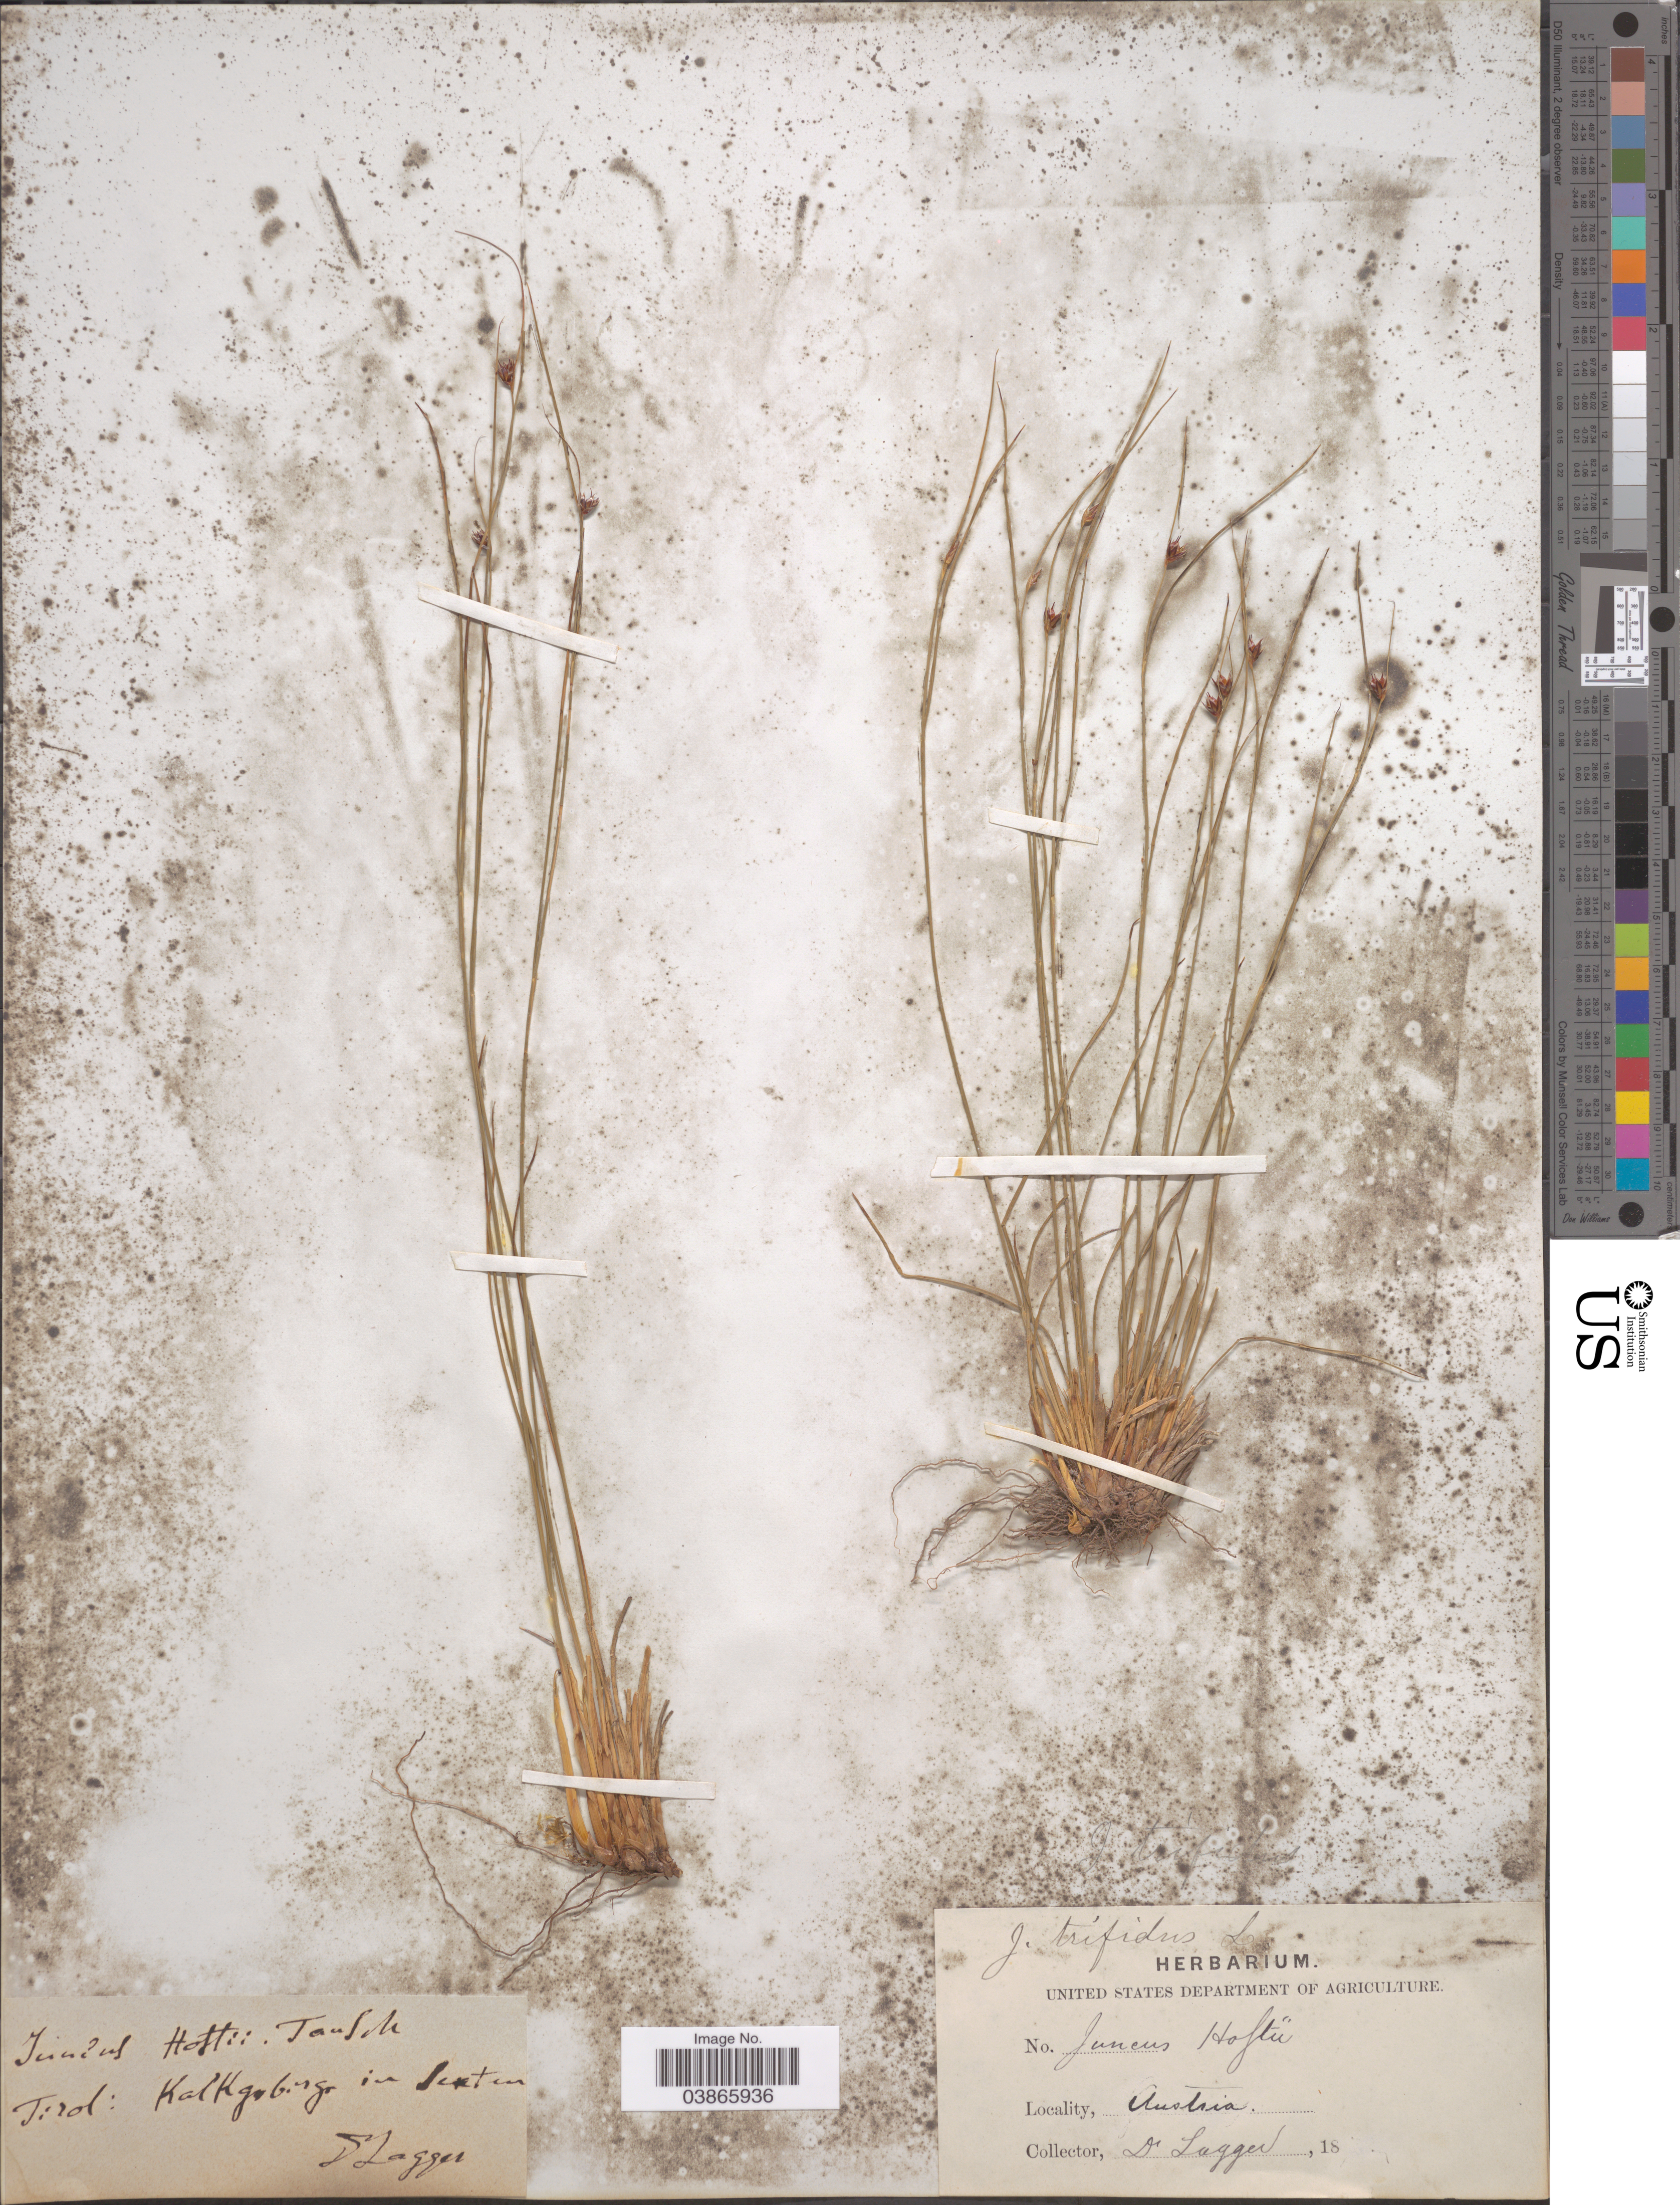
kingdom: Plantae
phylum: Tracheophyta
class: Liliopsida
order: Poales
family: Juncaceae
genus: Juncus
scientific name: Juncus trifidus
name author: L.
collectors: F. J. Lagger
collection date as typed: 18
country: Austria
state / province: Tirol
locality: Kalkgebirg in Sexten.